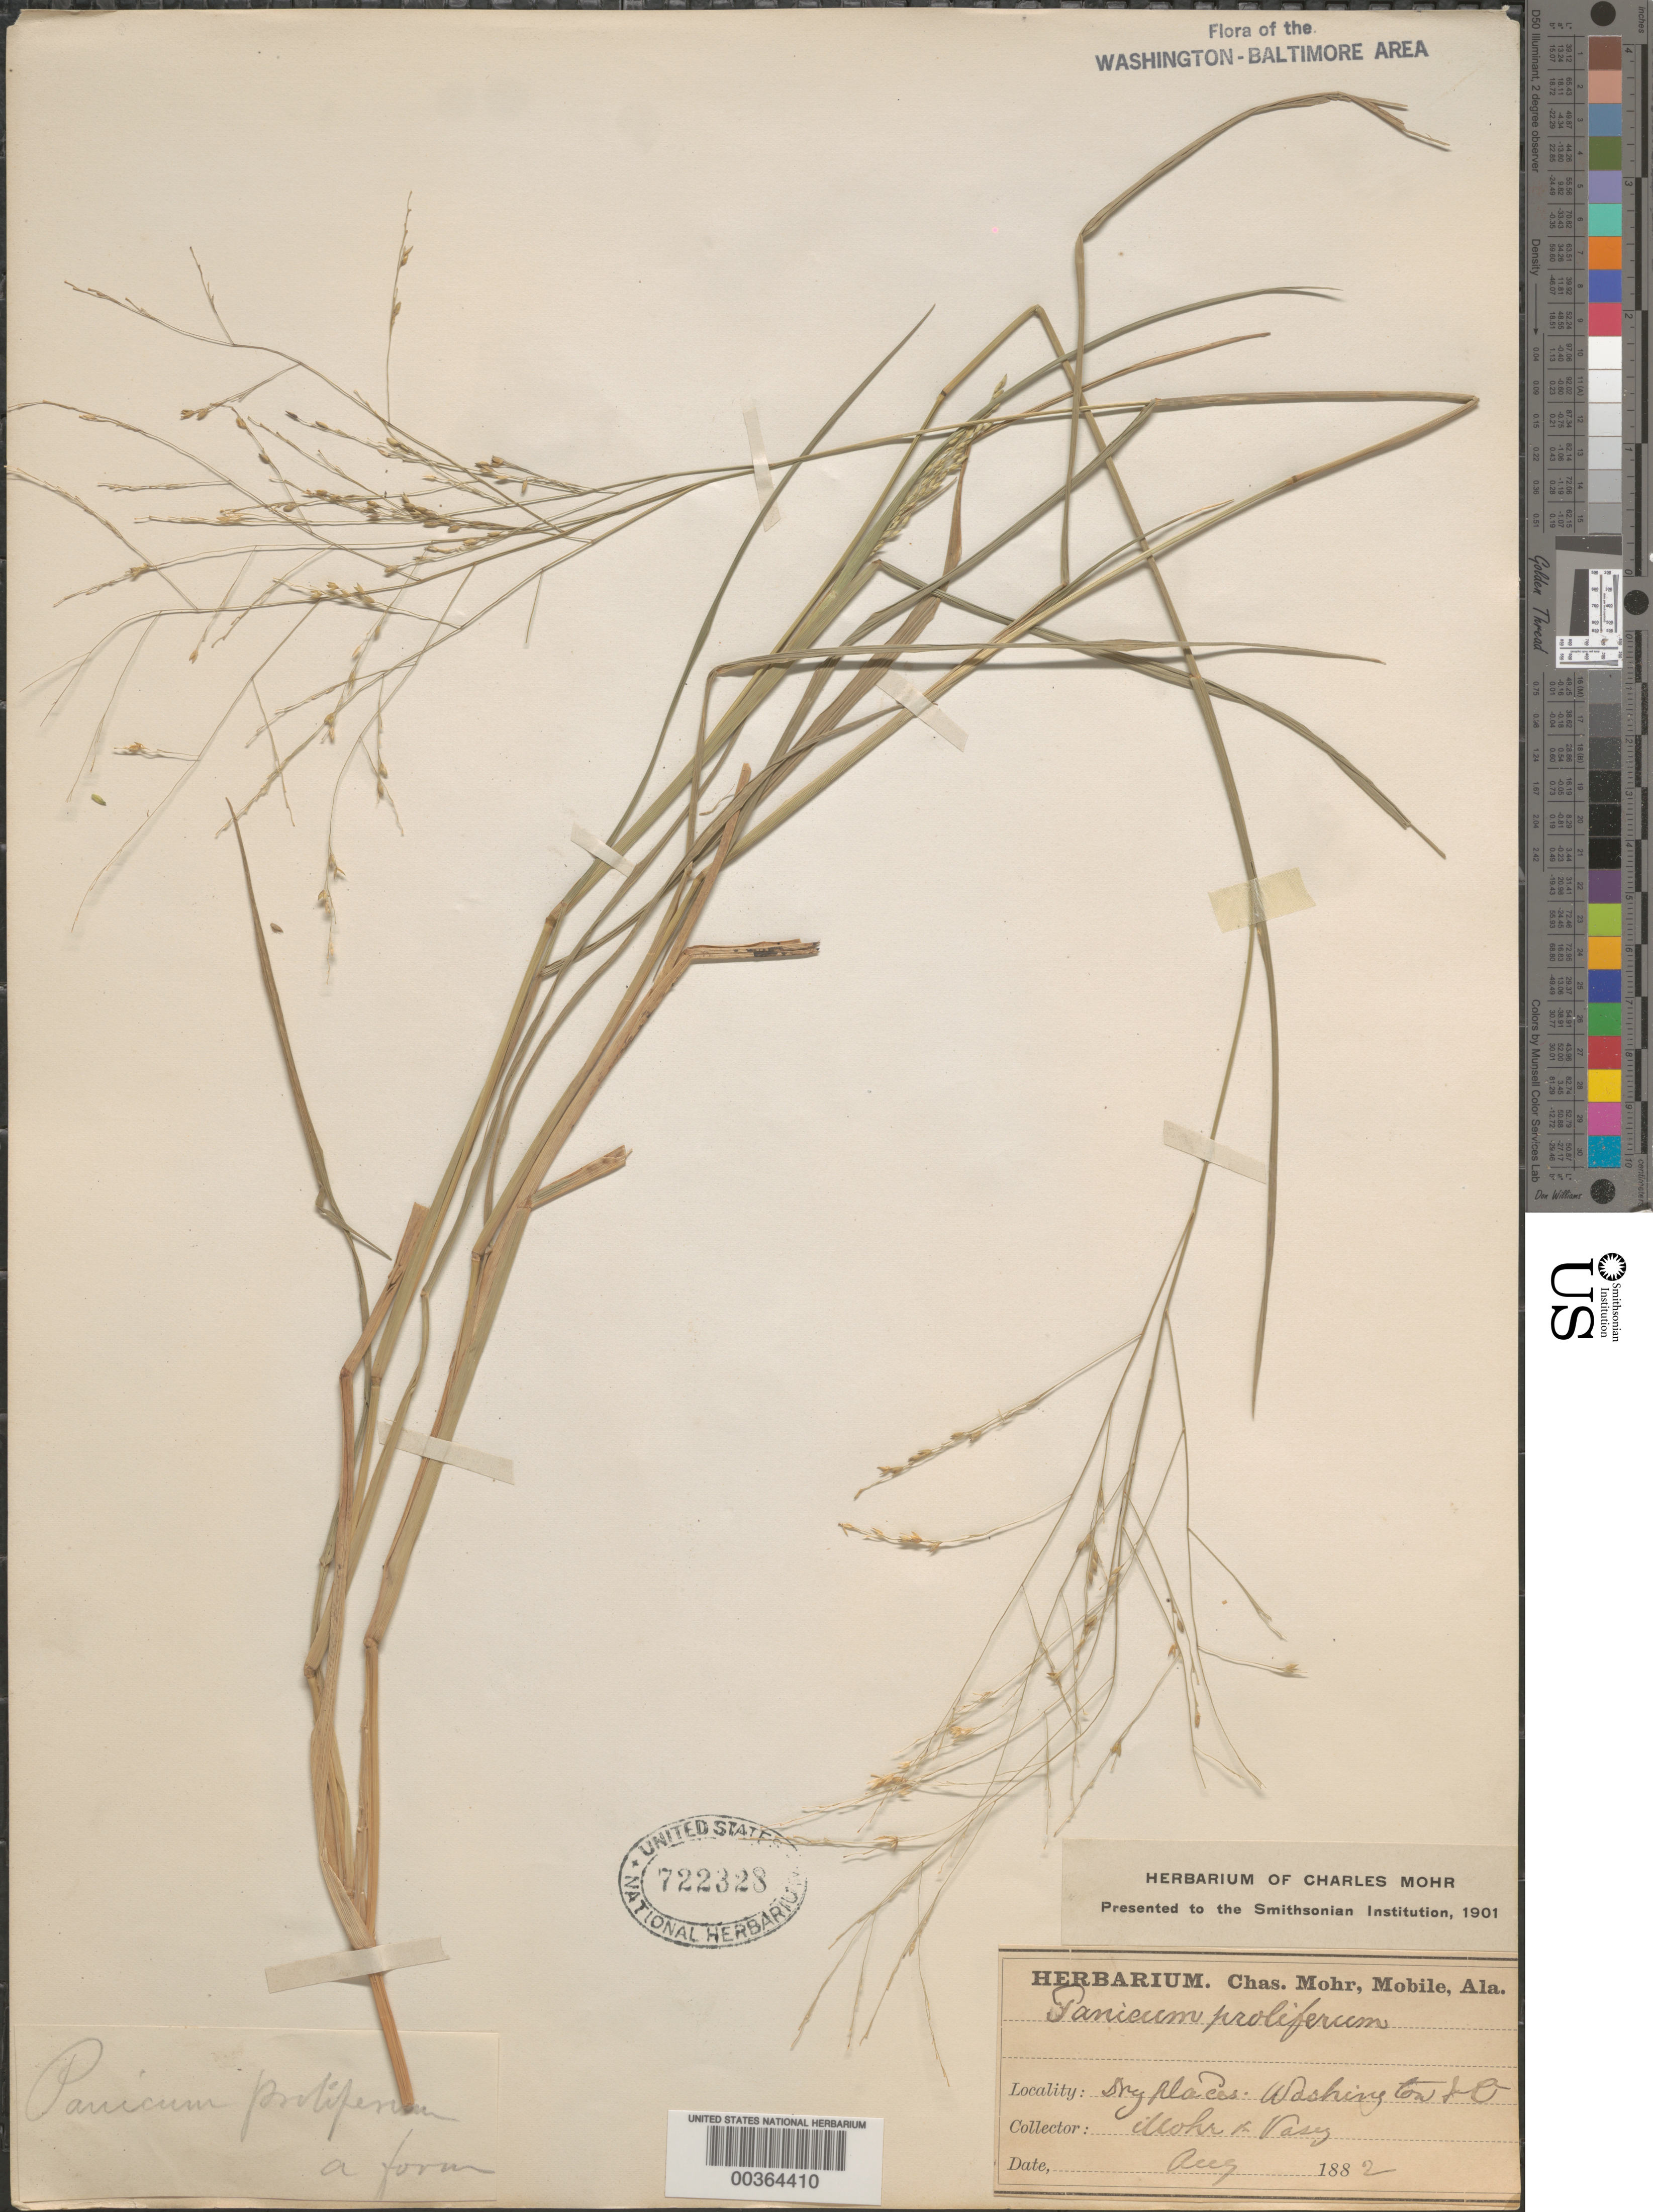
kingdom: Plantae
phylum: Tracheophyta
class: Liliopsida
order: Poales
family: Poaceae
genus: Panicum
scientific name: Panicum dichotomiflorum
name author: Michx.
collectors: C. T. Mohr & G. Vasey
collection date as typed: Aug 1882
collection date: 1882-08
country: United States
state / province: District of Columbia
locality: Washington DC area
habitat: Dry places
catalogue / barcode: US 722328